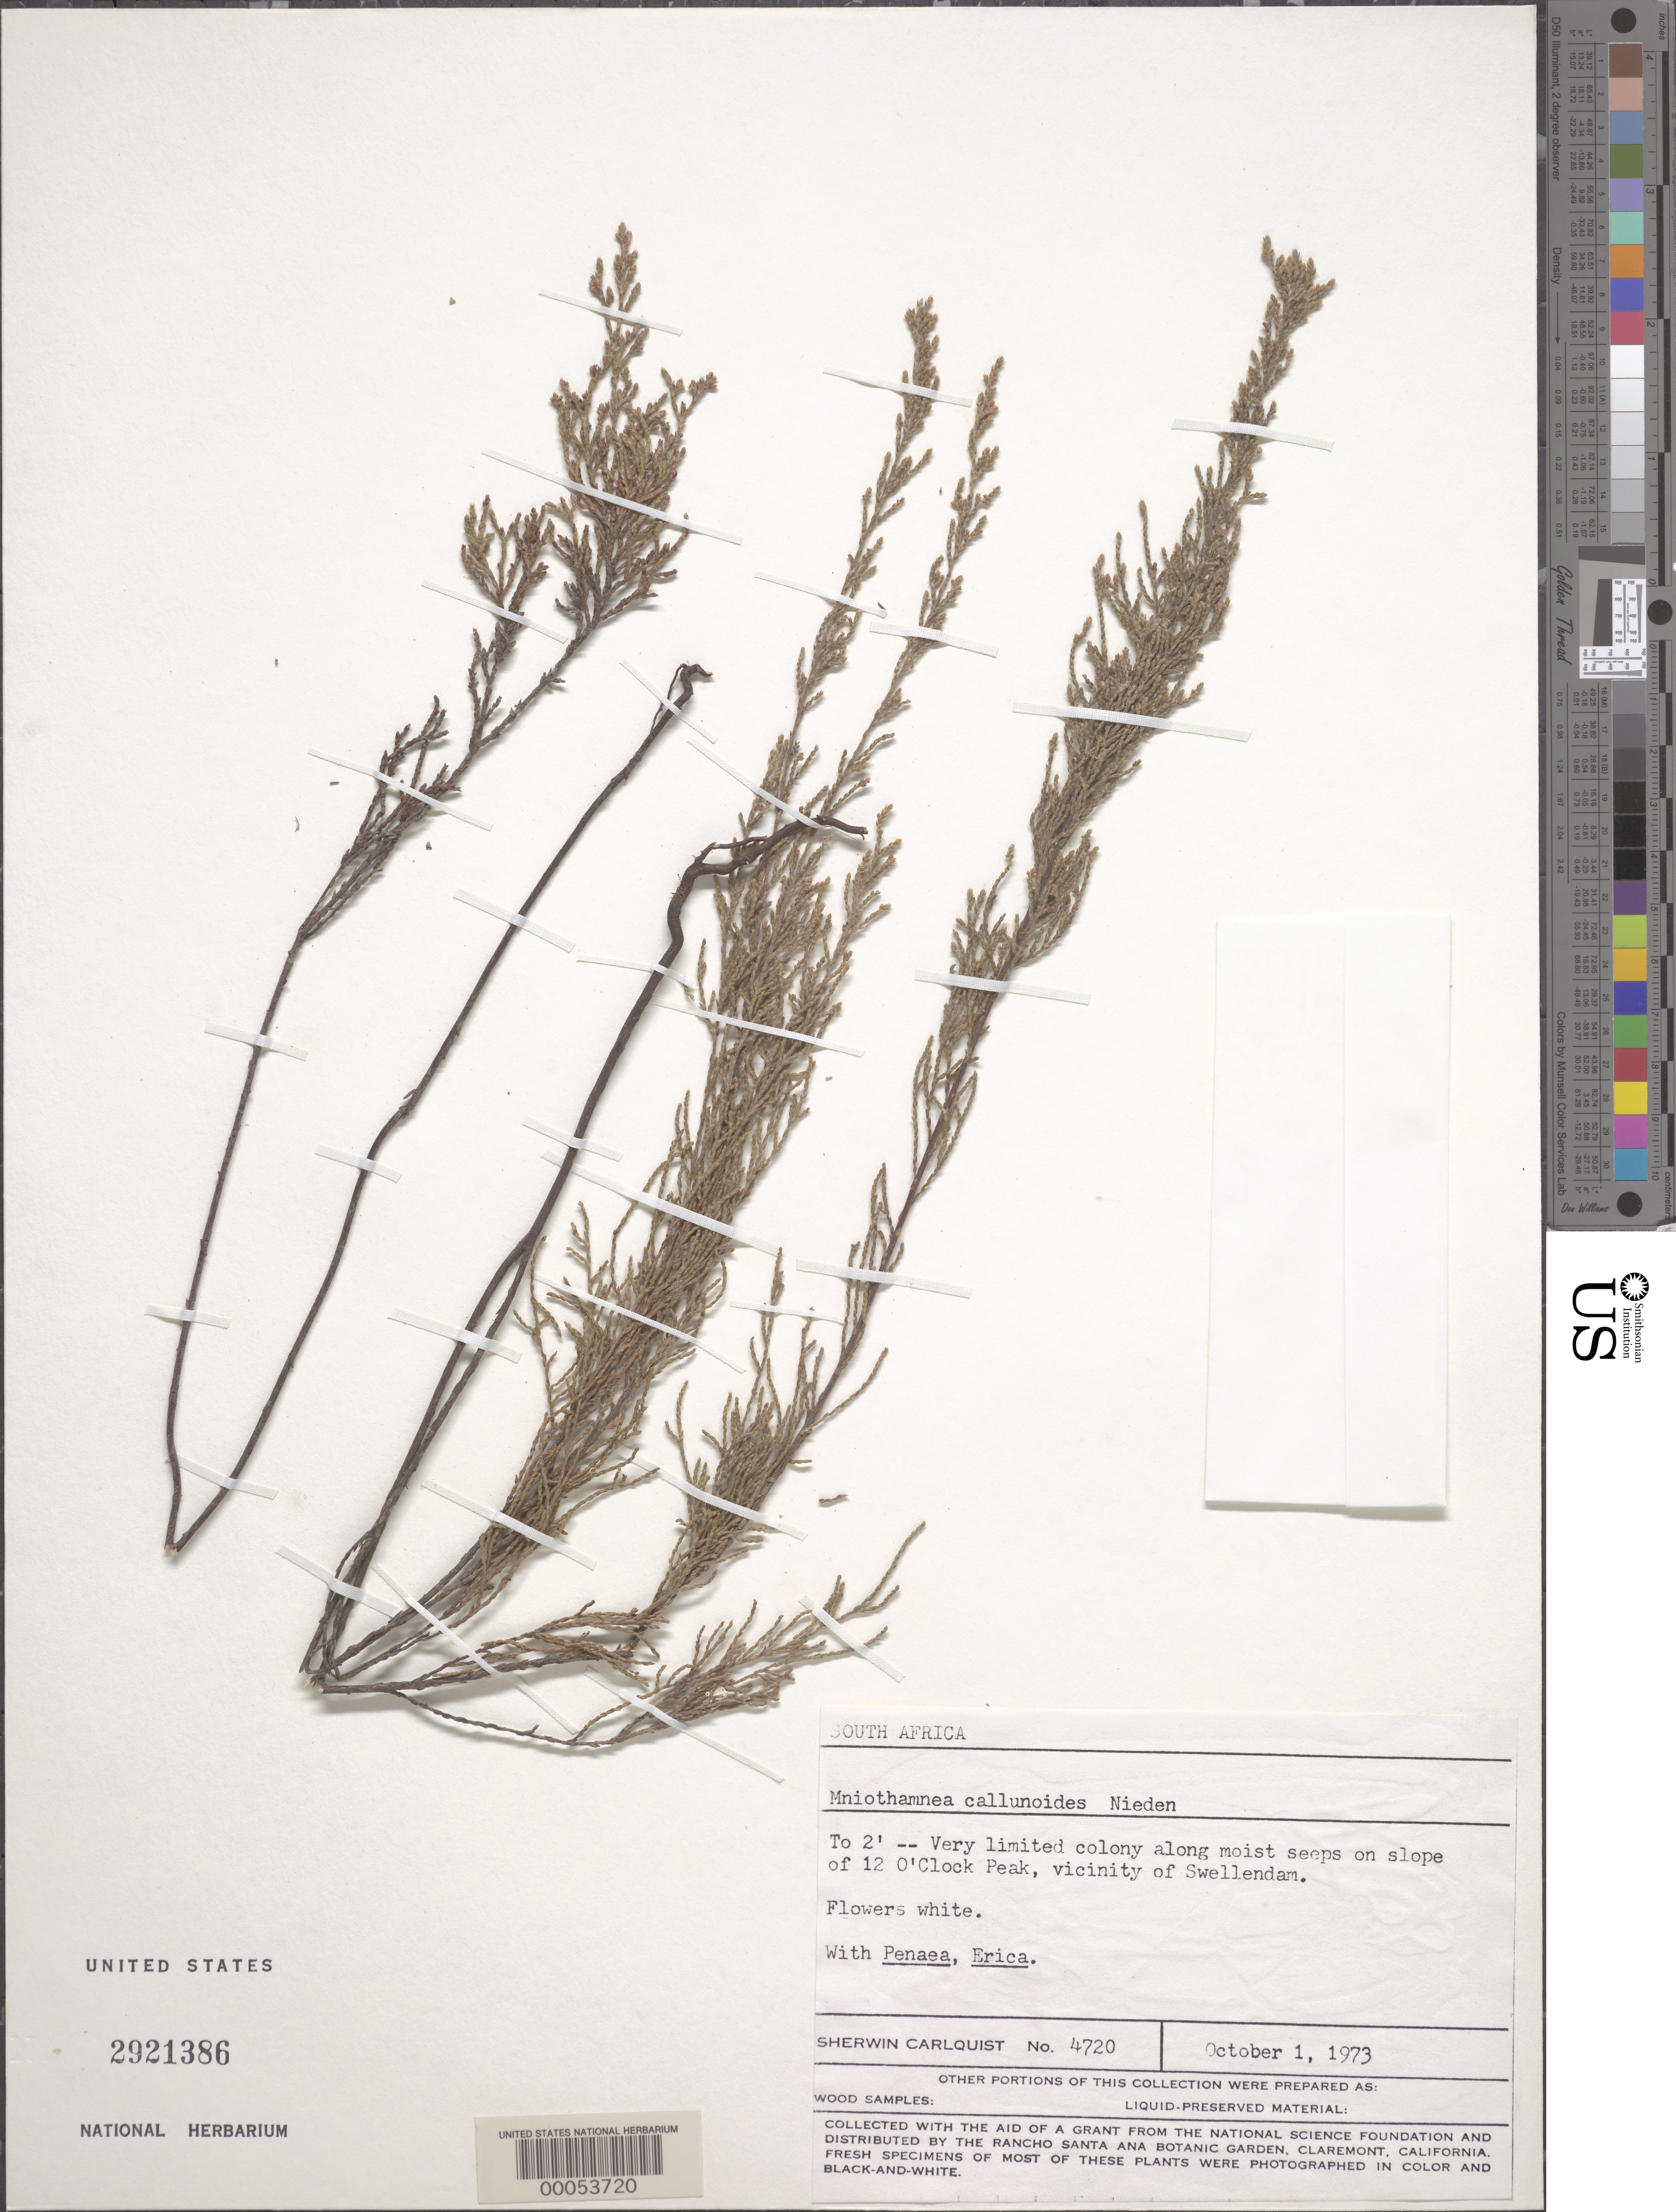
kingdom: Plantae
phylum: Tracheophyta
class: Magnoliopsida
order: Bruniales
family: Bruniaceae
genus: Mniothamnea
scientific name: Mniothamnea callunoides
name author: (Oliv.) Nied.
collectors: S. Carlquist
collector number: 4720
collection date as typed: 01 Oct 1973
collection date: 1973-10-01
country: South Africa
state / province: Western Cape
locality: Swellendam, clock peaks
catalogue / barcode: US 2921386